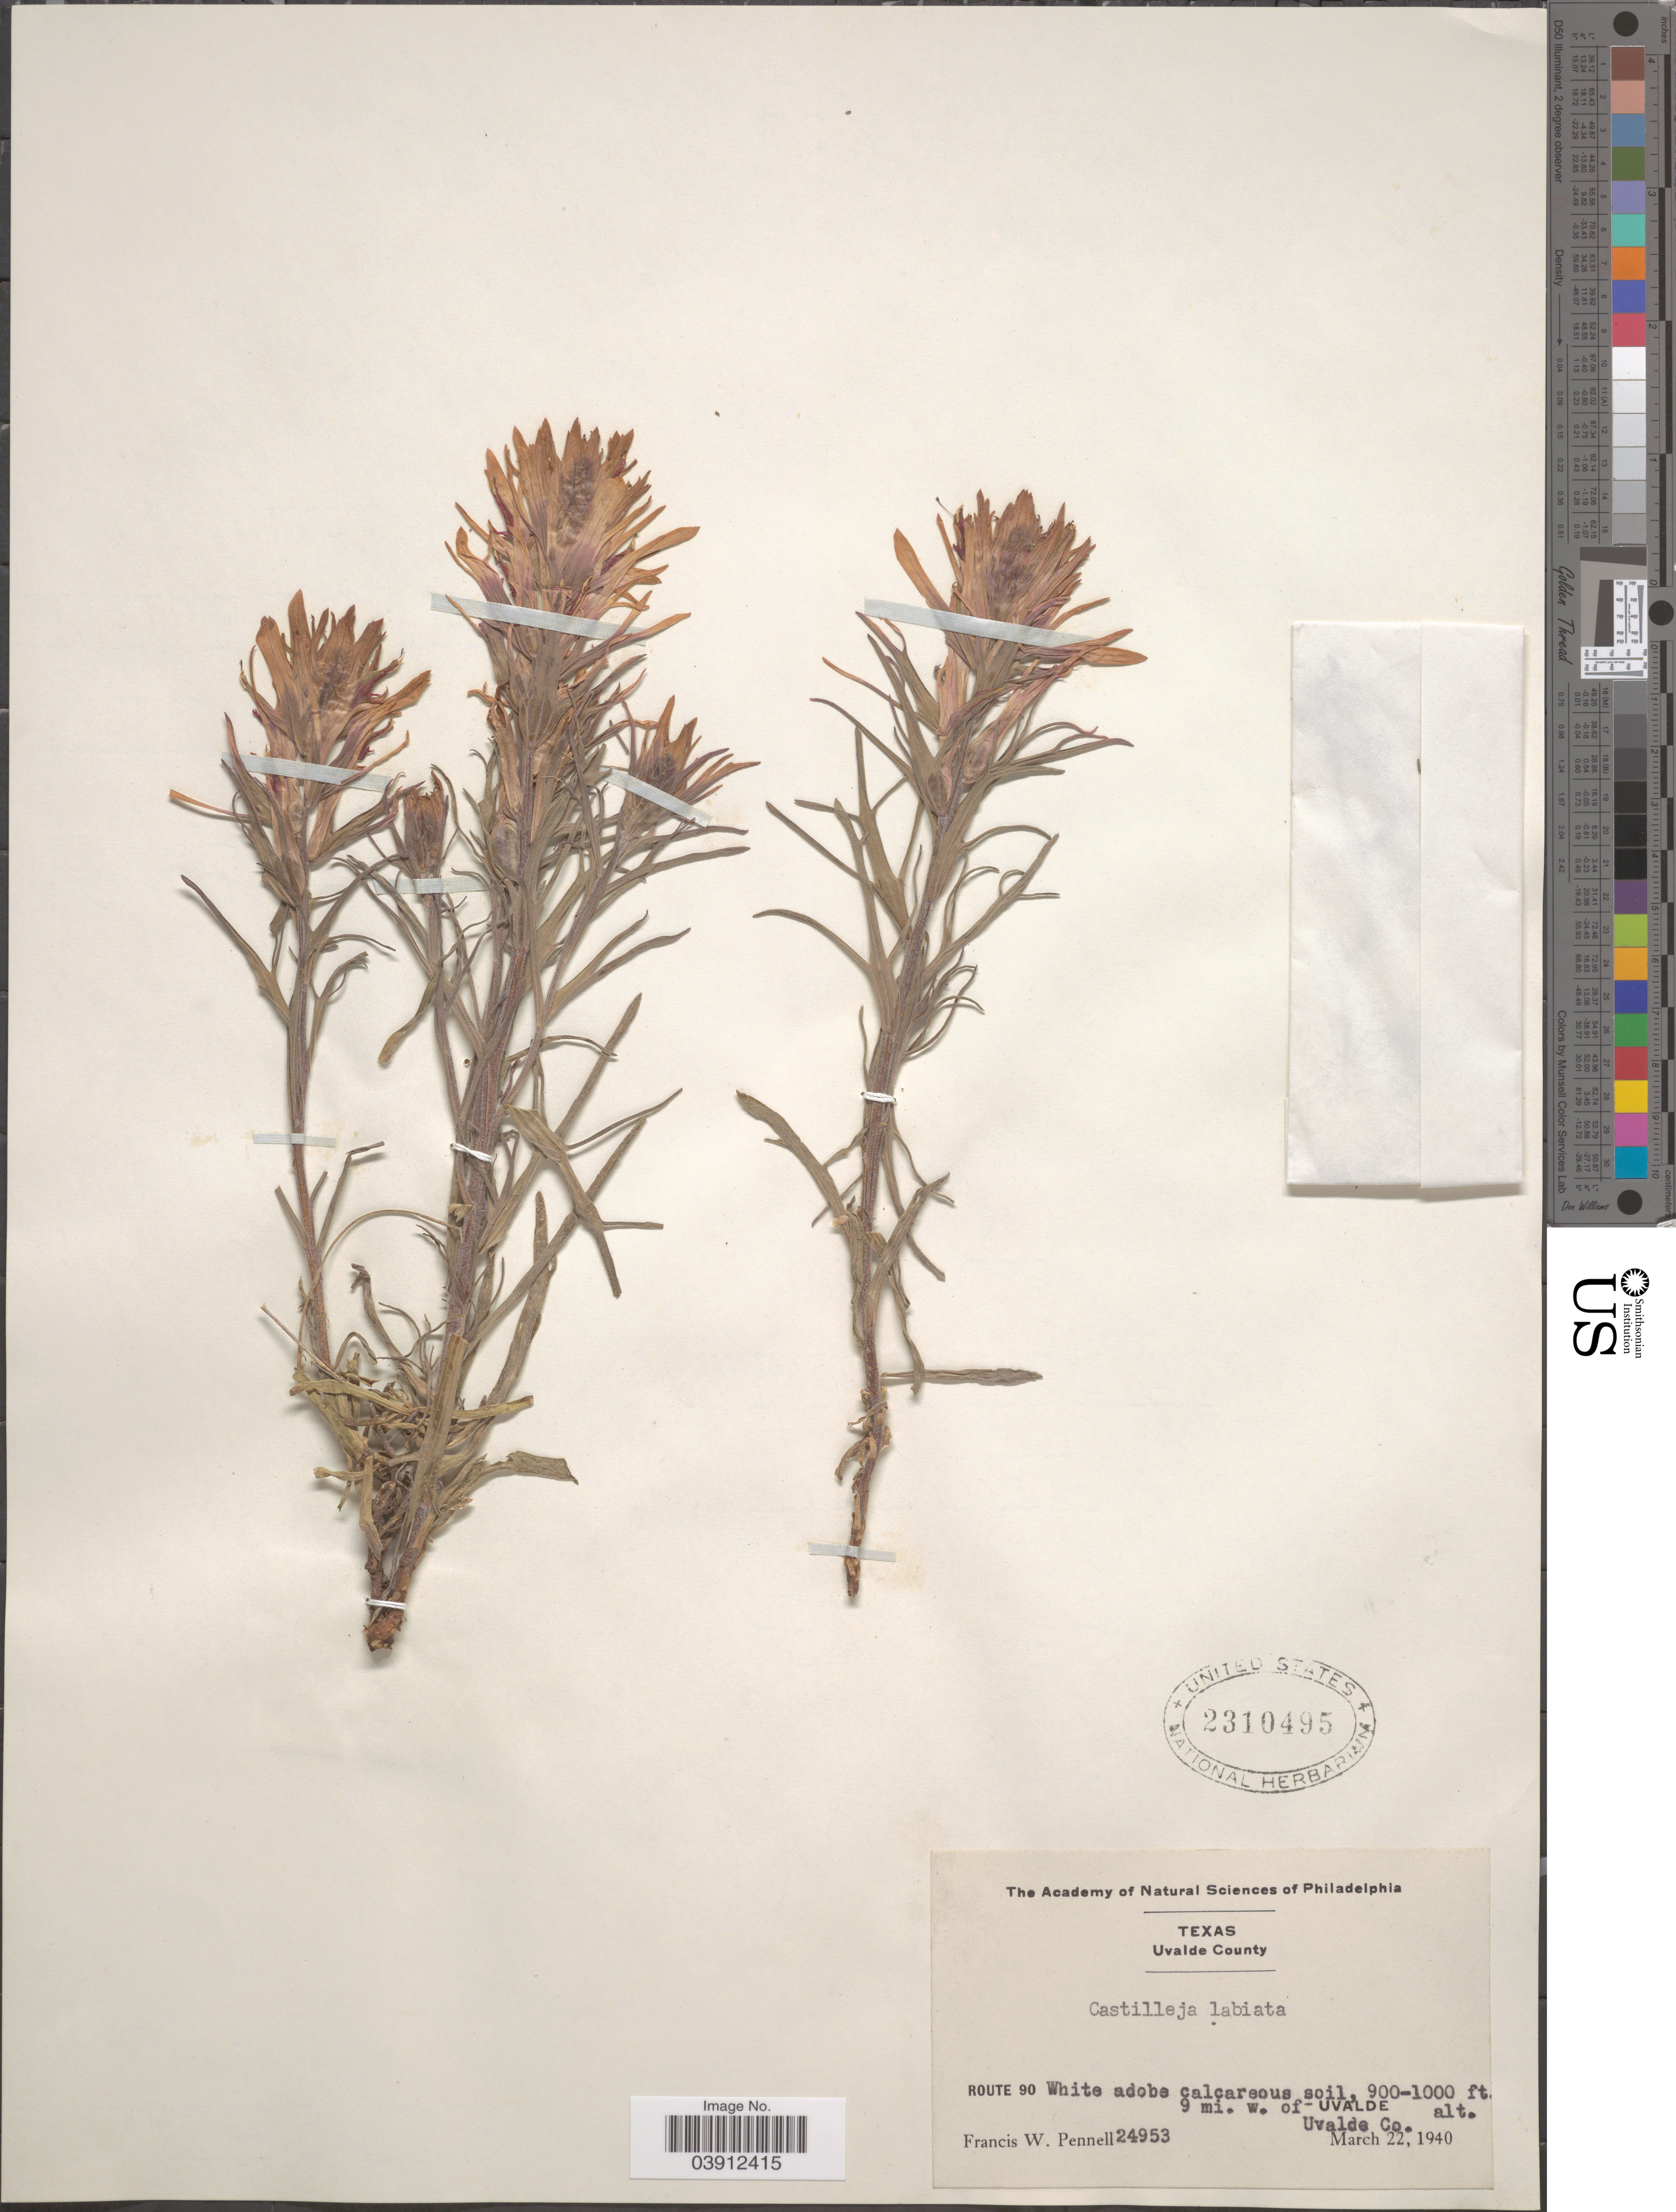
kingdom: Plantae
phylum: Tracheophyta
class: Magnoliopsida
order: Lamiales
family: Orobanchaceae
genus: Castilleja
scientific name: Castilleja labiata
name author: Pennell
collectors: F. W. Pennell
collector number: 24953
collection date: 1940-03-22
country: United States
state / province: Texas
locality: Uvalde County. Route 90 White adobe calcareous soil, 9 mi. w. of Uvalde. Uvalde Co.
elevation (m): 274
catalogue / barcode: US 2310495